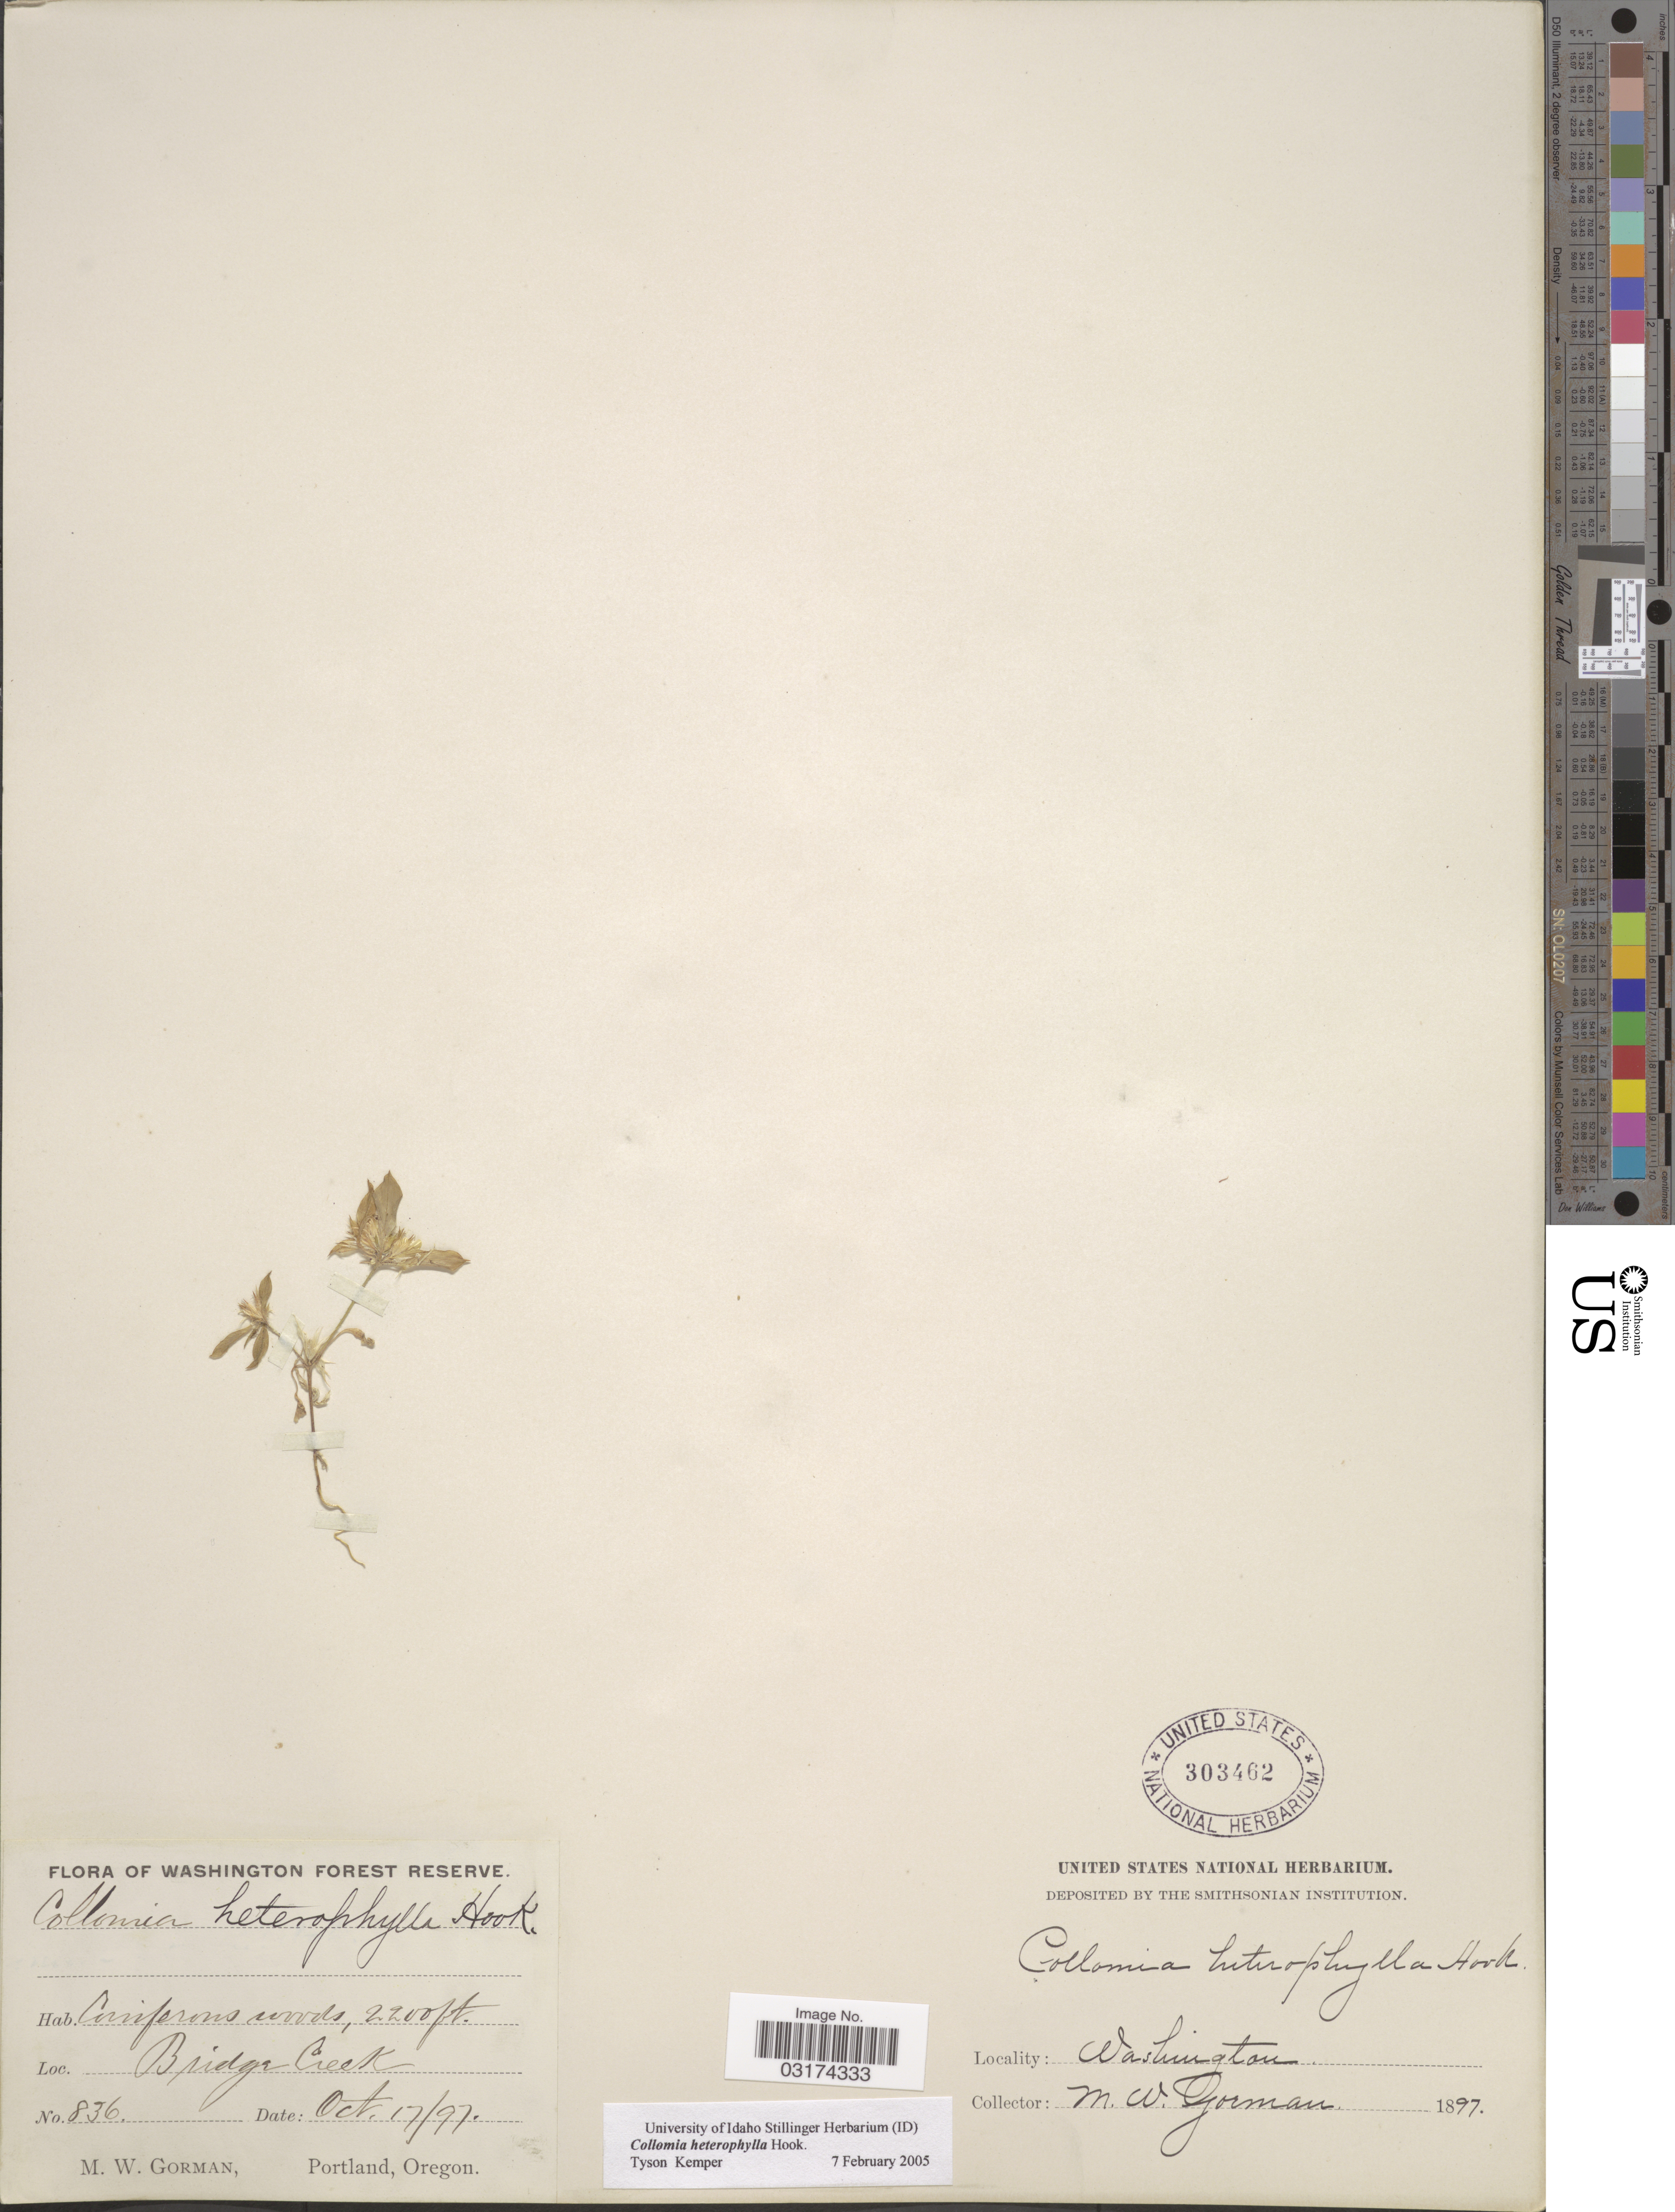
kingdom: Plantae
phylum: Tracheophyta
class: Magnoliopsida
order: Ericales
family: Polemoniaceae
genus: Collomia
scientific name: Collomia heterophylla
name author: Hook.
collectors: M. W. Gorman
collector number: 836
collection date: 1897-10-17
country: United States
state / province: Washington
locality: Washington Forest Reserve. Bridge Creek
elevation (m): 671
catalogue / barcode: US 303462